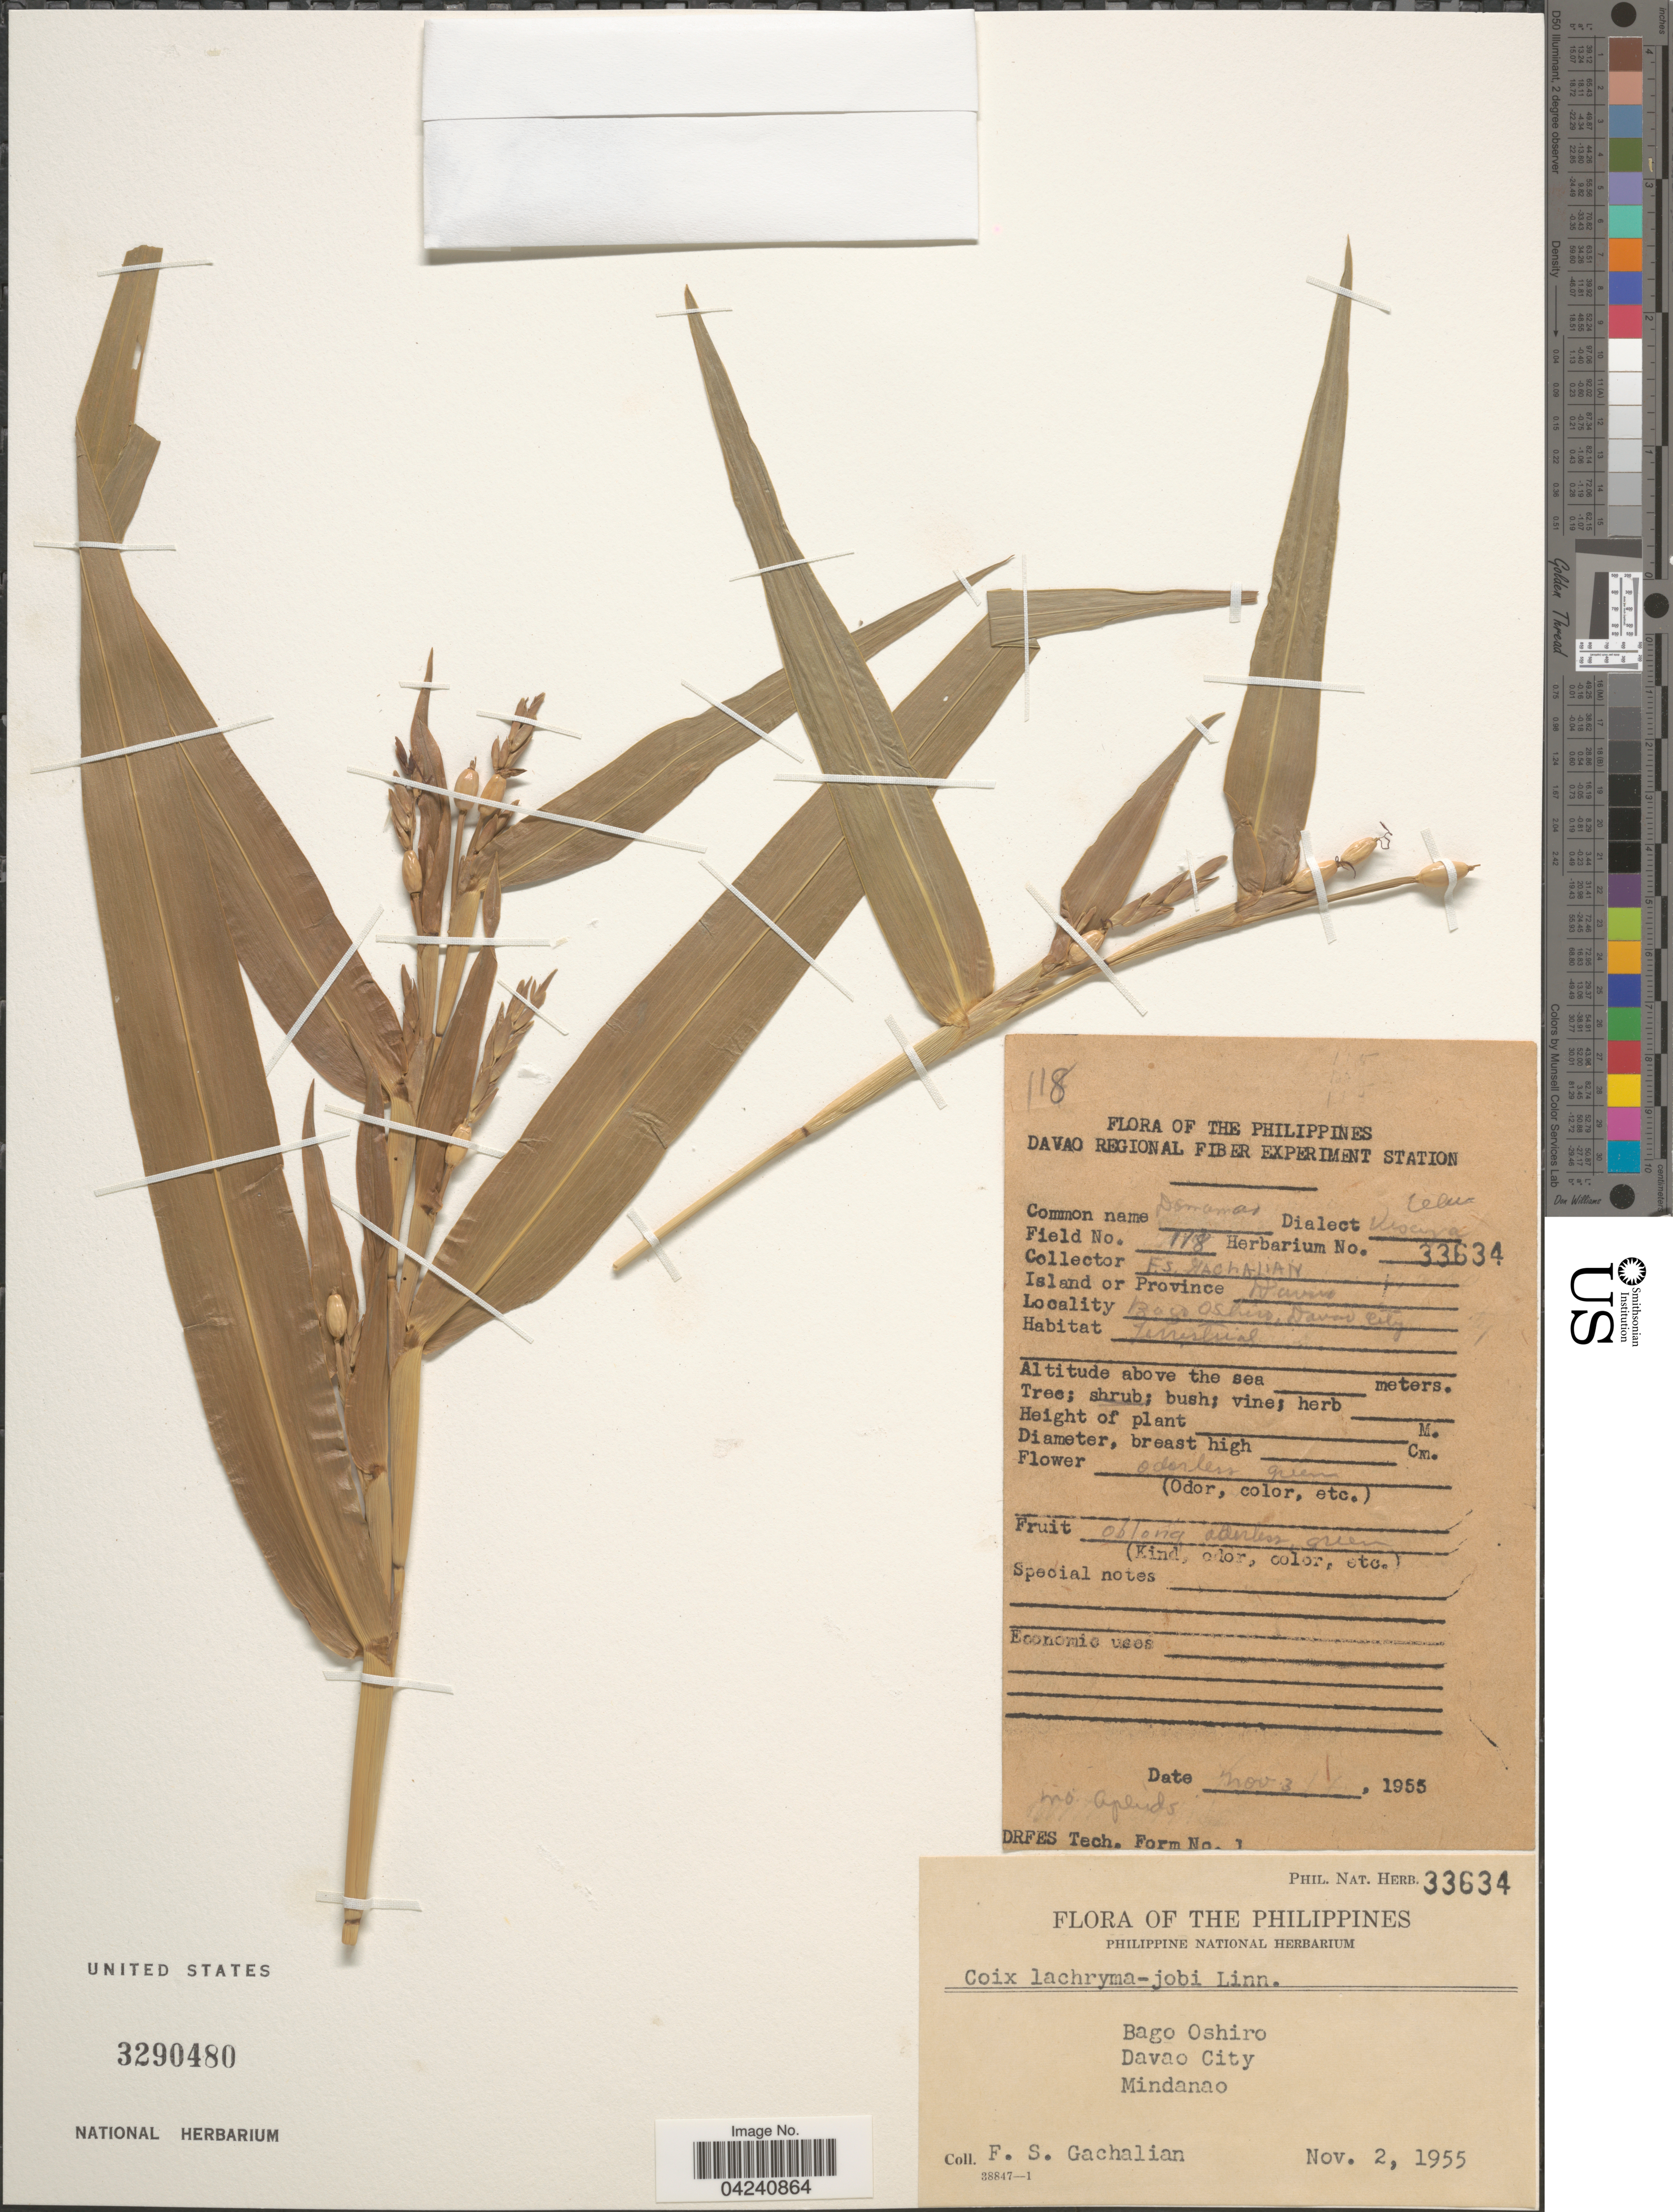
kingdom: Plantae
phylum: Tracheophyta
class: Liliopsida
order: Poales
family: Poaceae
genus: Coix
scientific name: Coix lacryma-jobi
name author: L.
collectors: F. Gachalian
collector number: Phil. Nat. Herb. 33634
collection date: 1955-11-02/1955-11-03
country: Philippines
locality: Bago Oshiro. Davao City. Mindanao.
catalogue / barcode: US 3290480